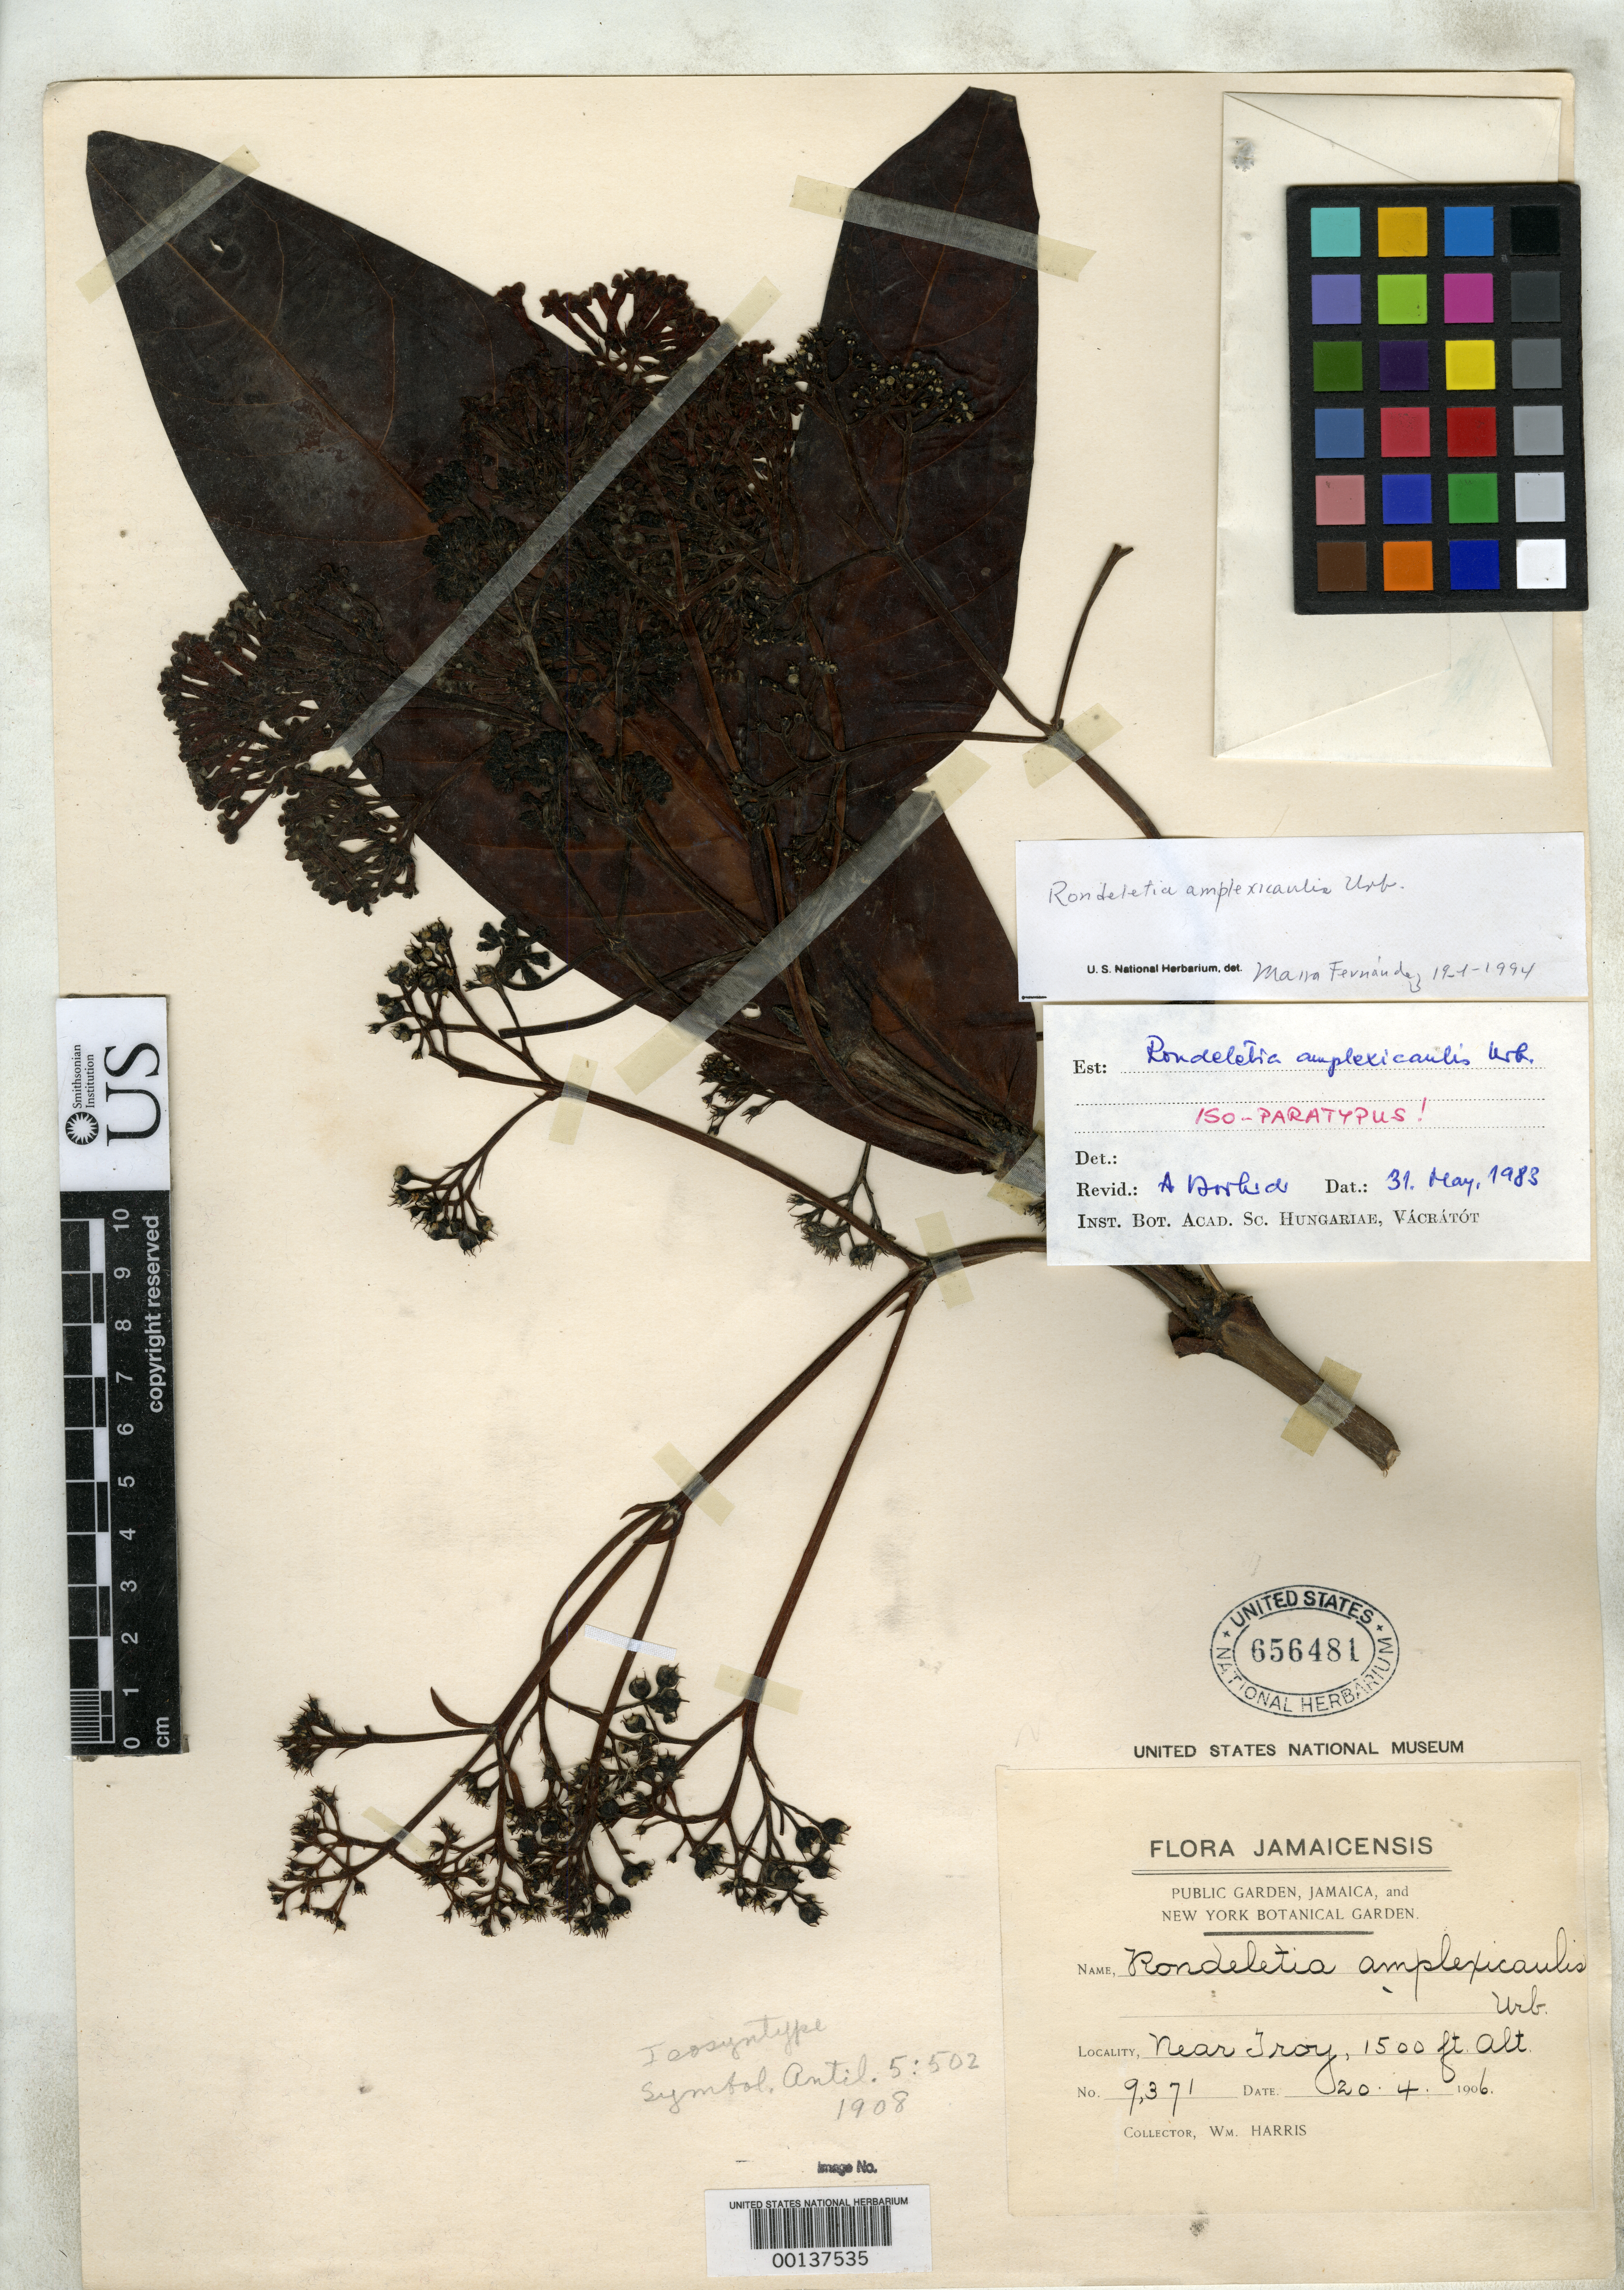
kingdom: Plantae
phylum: Tracheophyta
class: Magnoliopsida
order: Gentianales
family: Rubiaceae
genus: Rondeletia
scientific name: Rondeletia amplexicaulis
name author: Urb.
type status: Isosyntype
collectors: W. H. Harris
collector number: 9371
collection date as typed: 20 Apr 1906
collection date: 1906-04-20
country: Jamaica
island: Greater Antilles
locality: Near Troy.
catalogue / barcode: US 656481